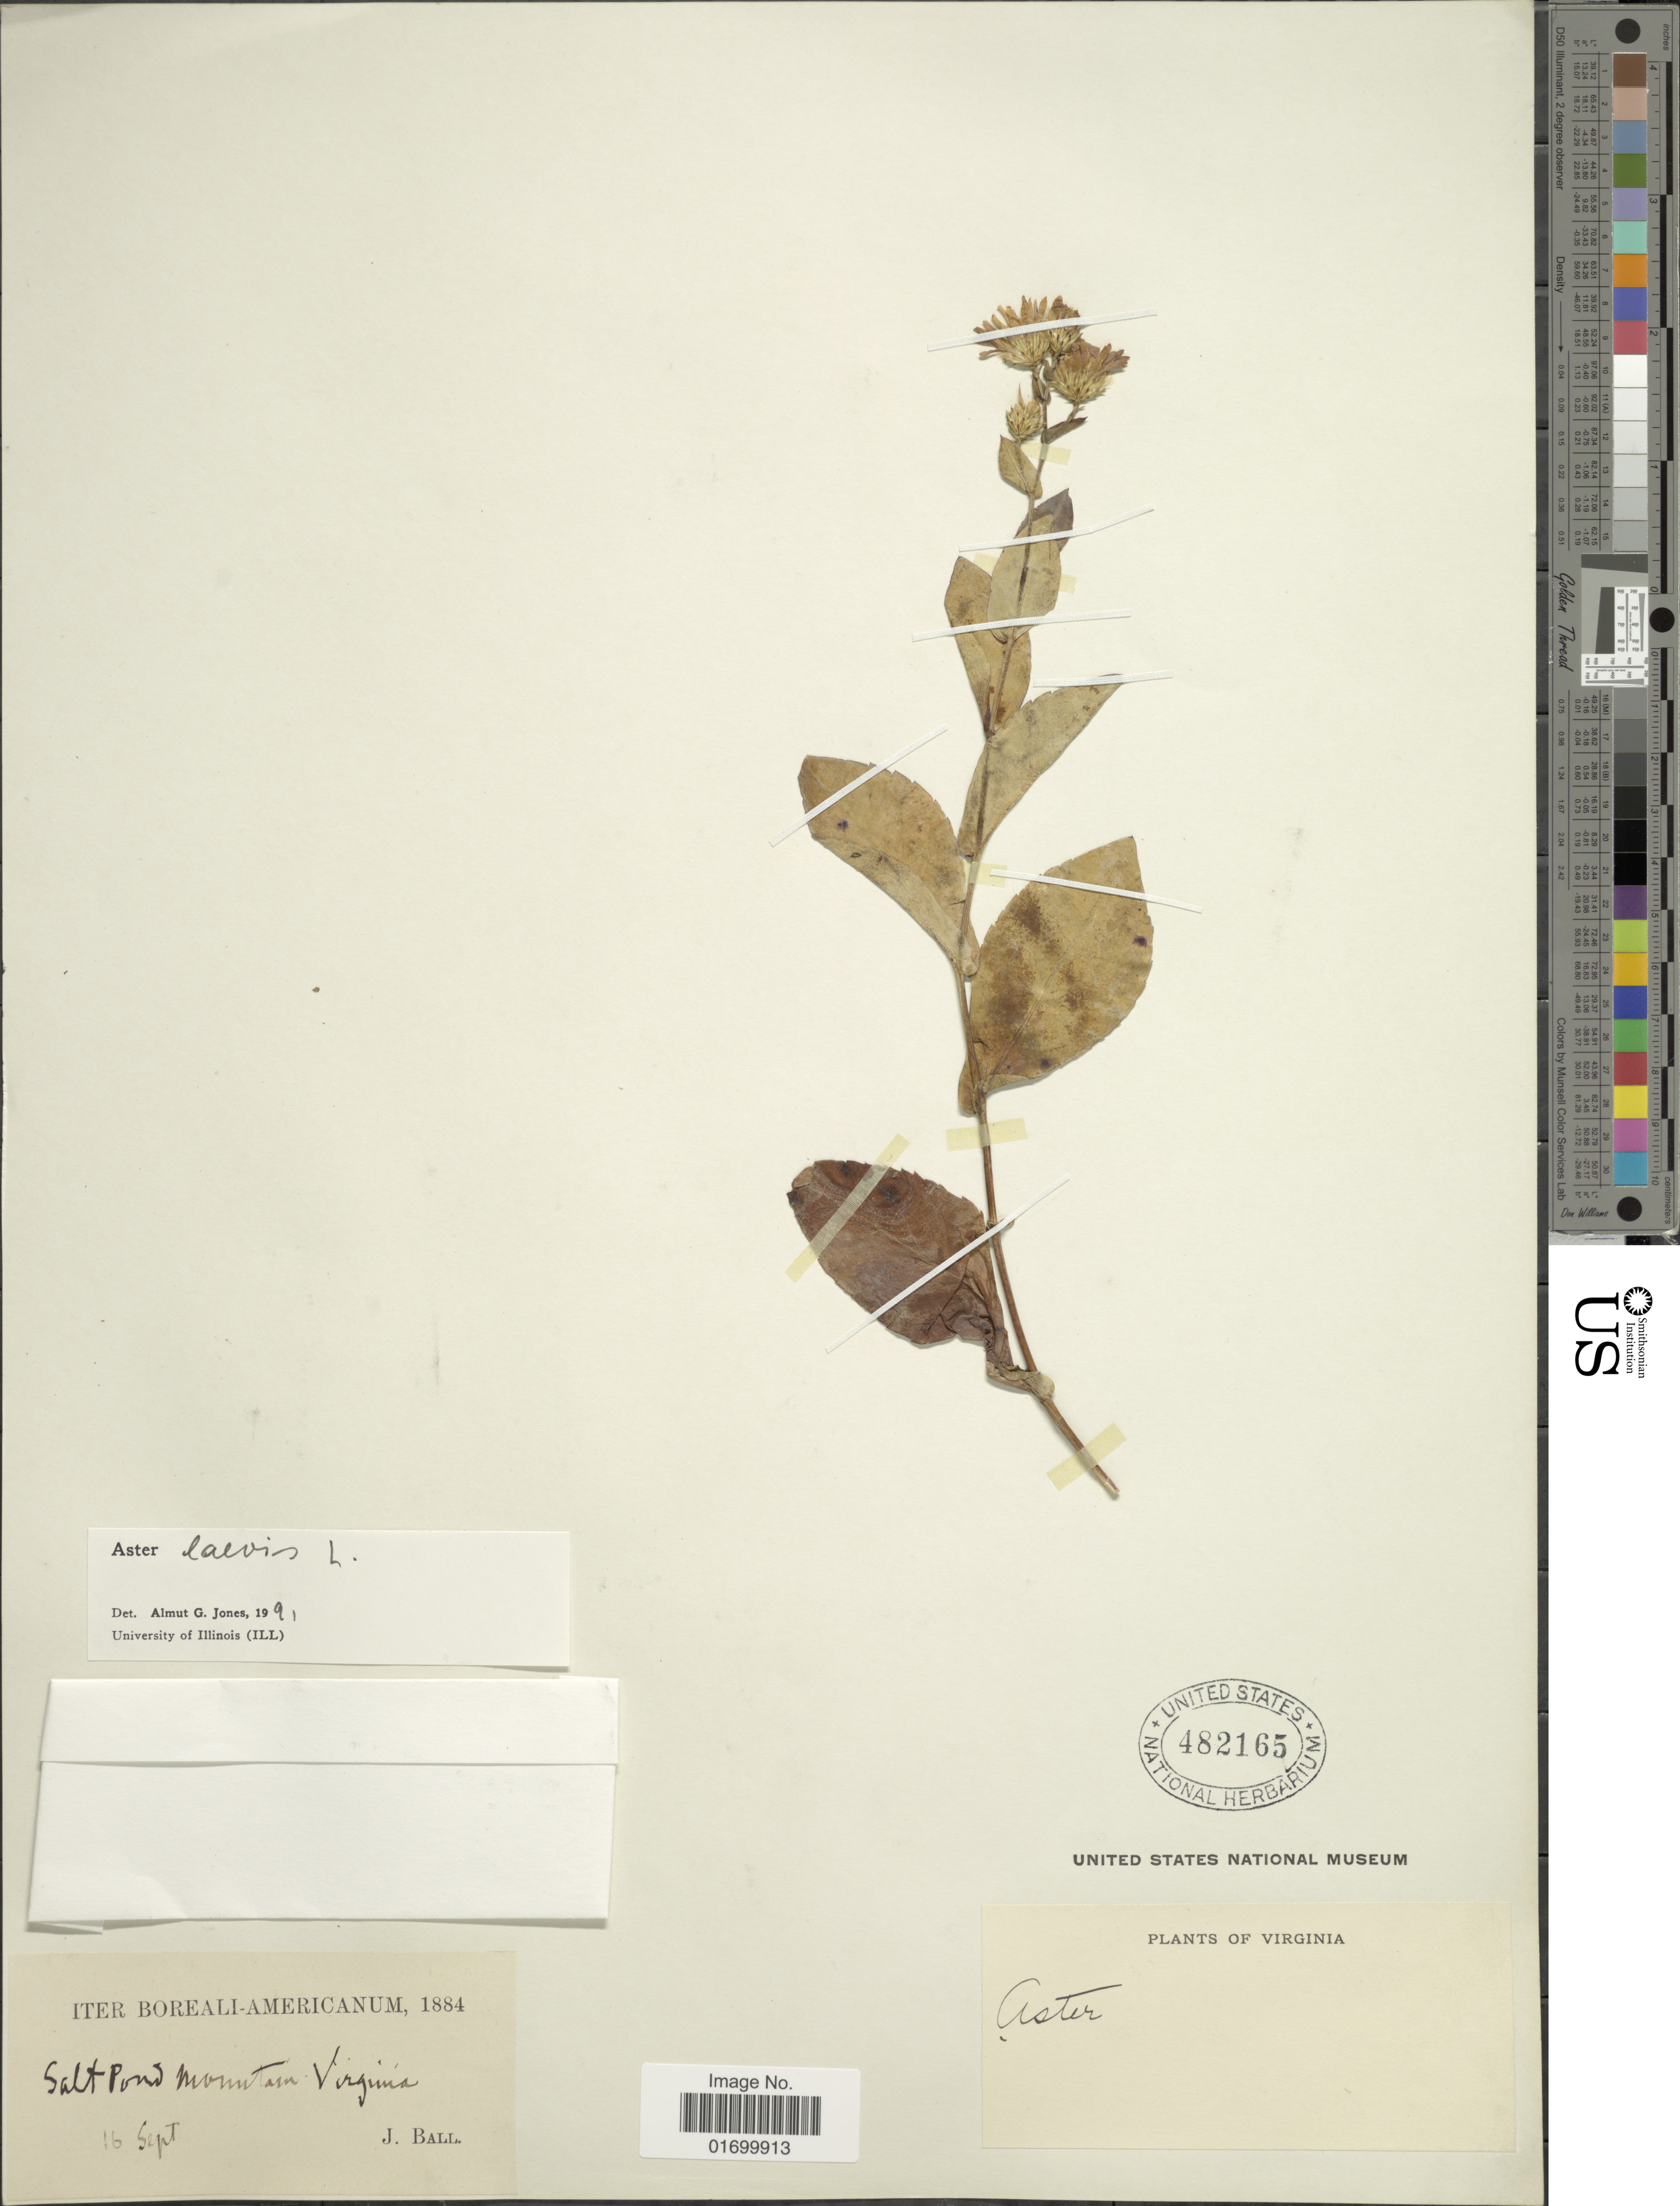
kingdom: Plantae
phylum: Tracheophyta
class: Magnoliopsida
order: Asterales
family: Asteraceae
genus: Symphyotrichum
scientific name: Symphyotrichum laeve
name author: (L.) Á. Löve & D. Löve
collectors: J. Ball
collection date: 1884-09-16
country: United States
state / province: Virginia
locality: Iter Boreali-Americanum. Salt pond. Mountain Virginia.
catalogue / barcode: US 482165